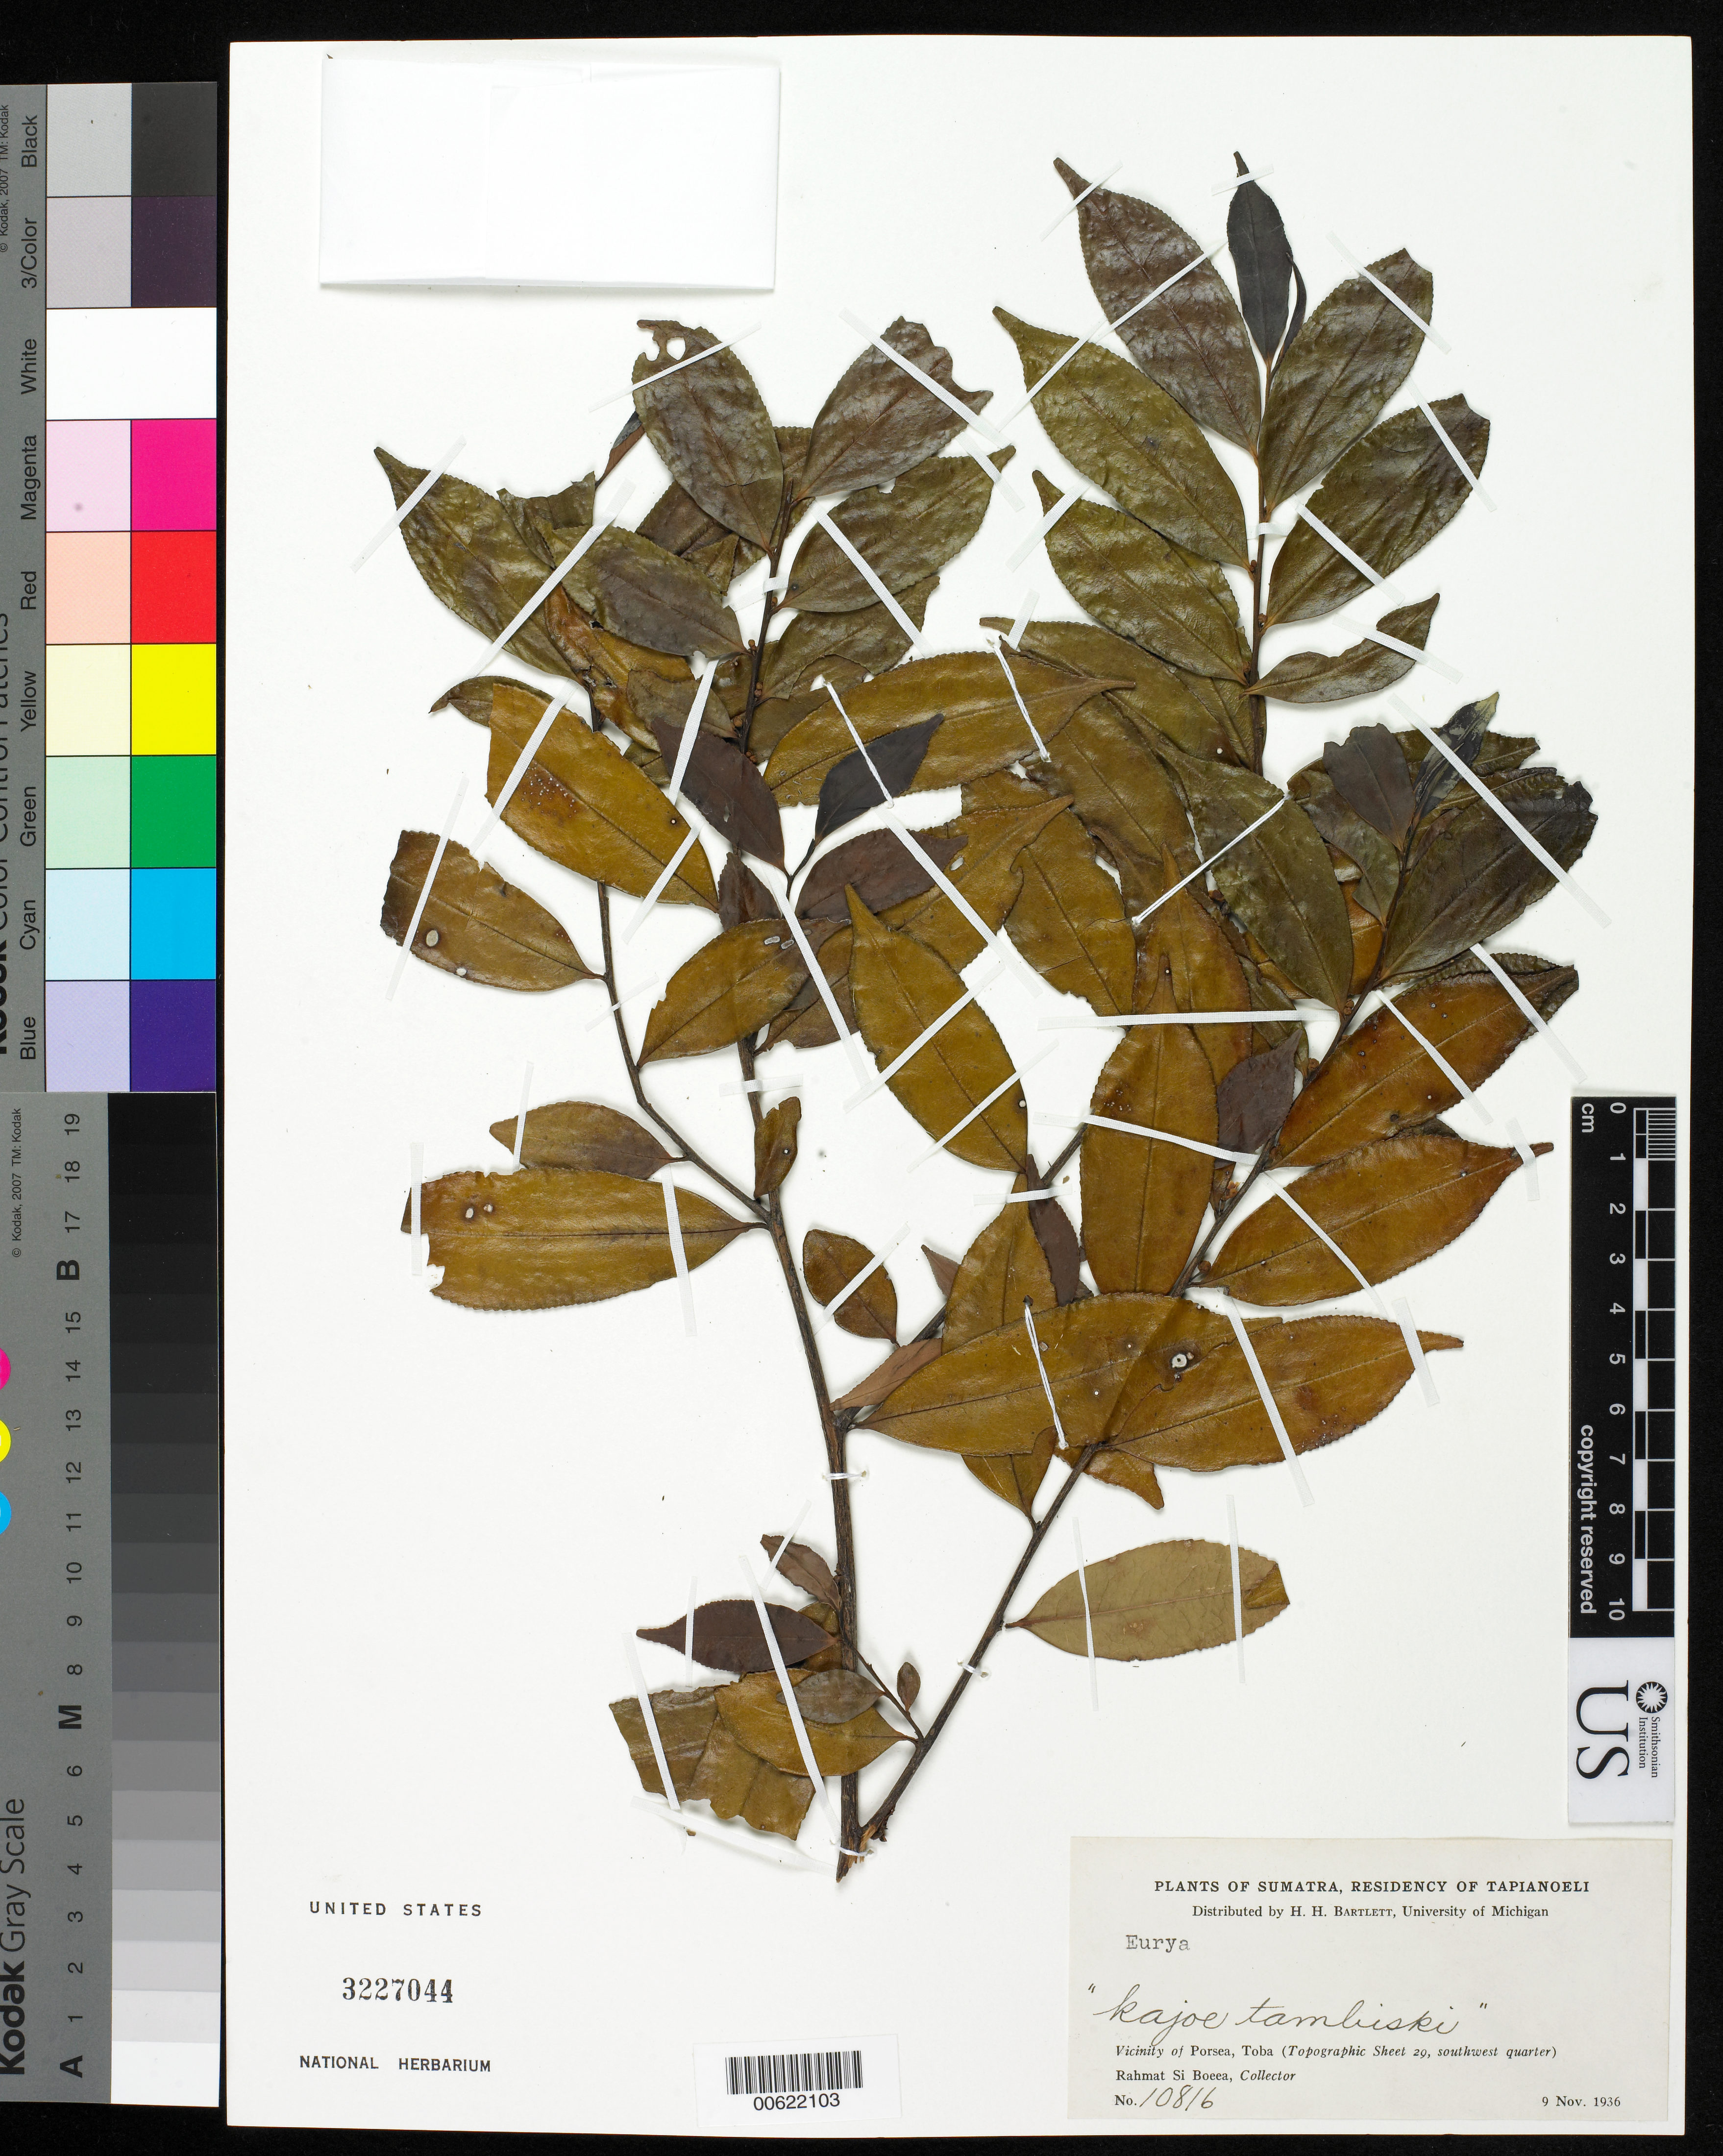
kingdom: Plantae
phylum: Tracheophyta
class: Magnoliopsida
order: Ericales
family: Pentaphylacaceae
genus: Eurya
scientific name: Eurya sp.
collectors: Rahmat Si Boeea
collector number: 10816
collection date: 1936-11-09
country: Indonesia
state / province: Sumatra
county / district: Sumatera Utara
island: Sumatra I.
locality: (Tapianoeli) Vicinity of Porsea, Toba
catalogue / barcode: US 3227044